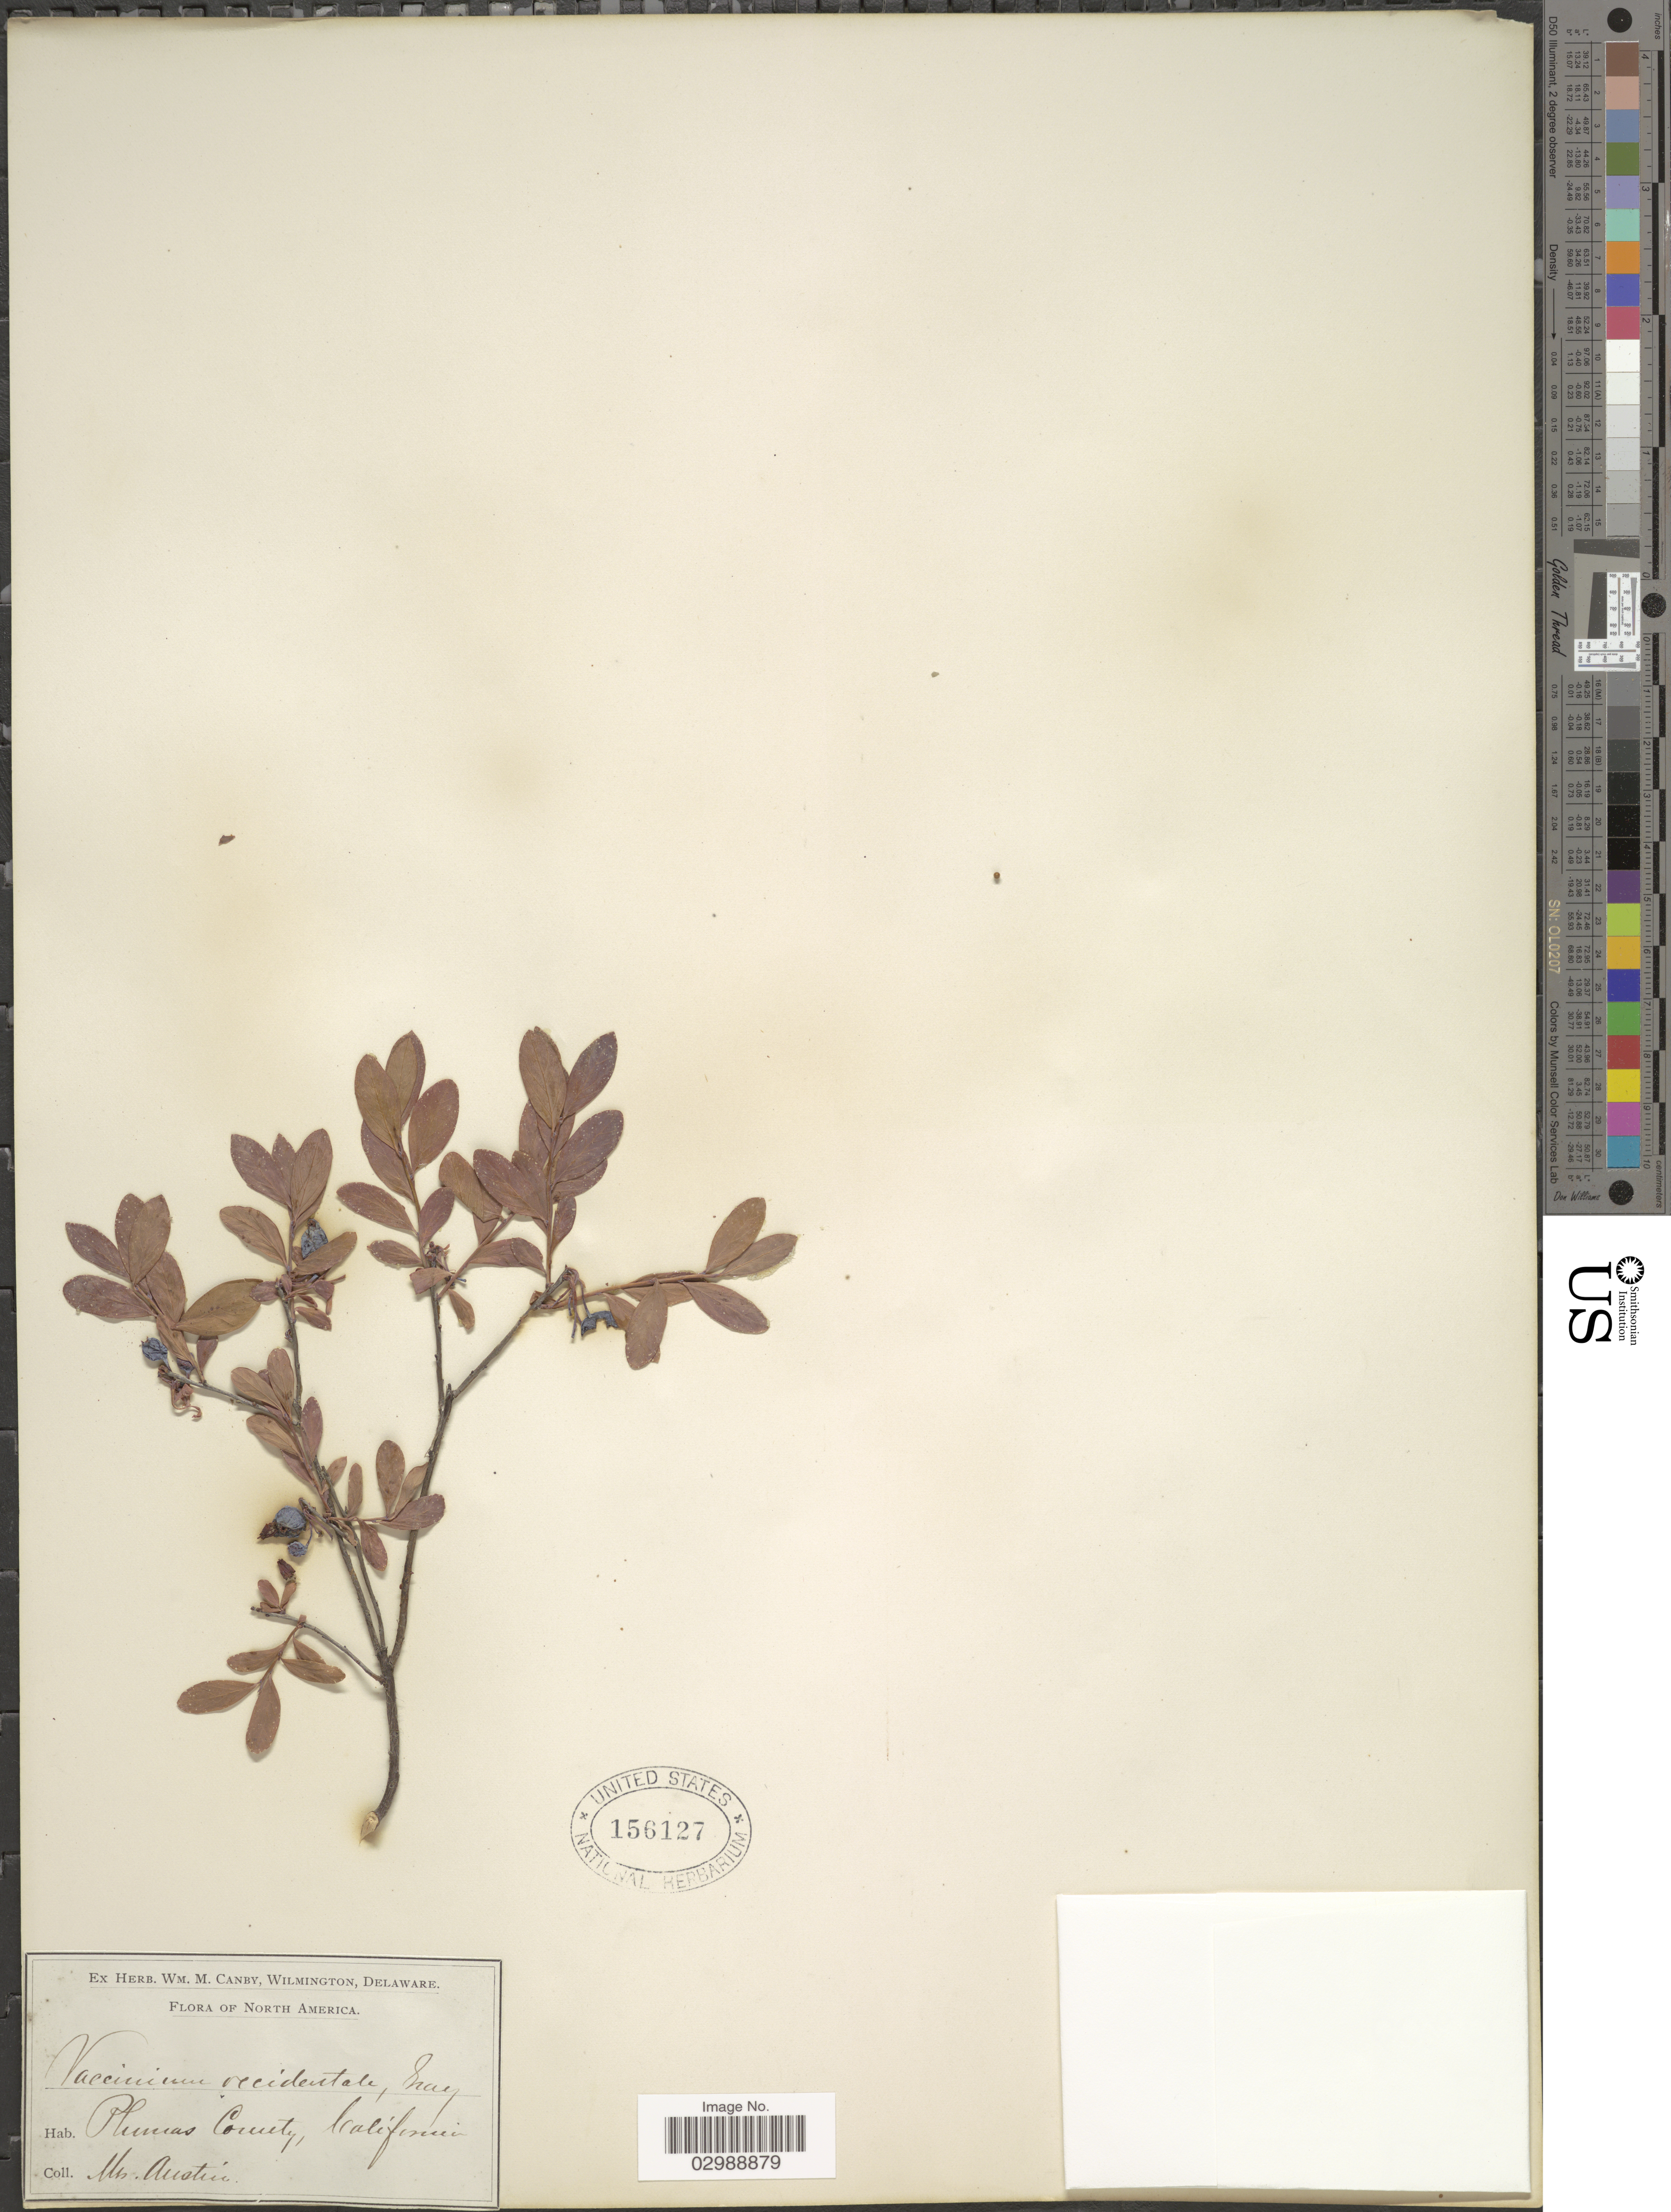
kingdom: Plantae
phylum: Tracheophyta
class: Magnoliopsida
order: Ericales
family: Ericaceae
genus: Vaccinium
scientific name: Vaccinium occidentale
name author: A. Gray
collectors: Austin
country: United States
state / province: California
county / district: Plumas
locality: Plumas County.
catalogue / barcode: US 156127